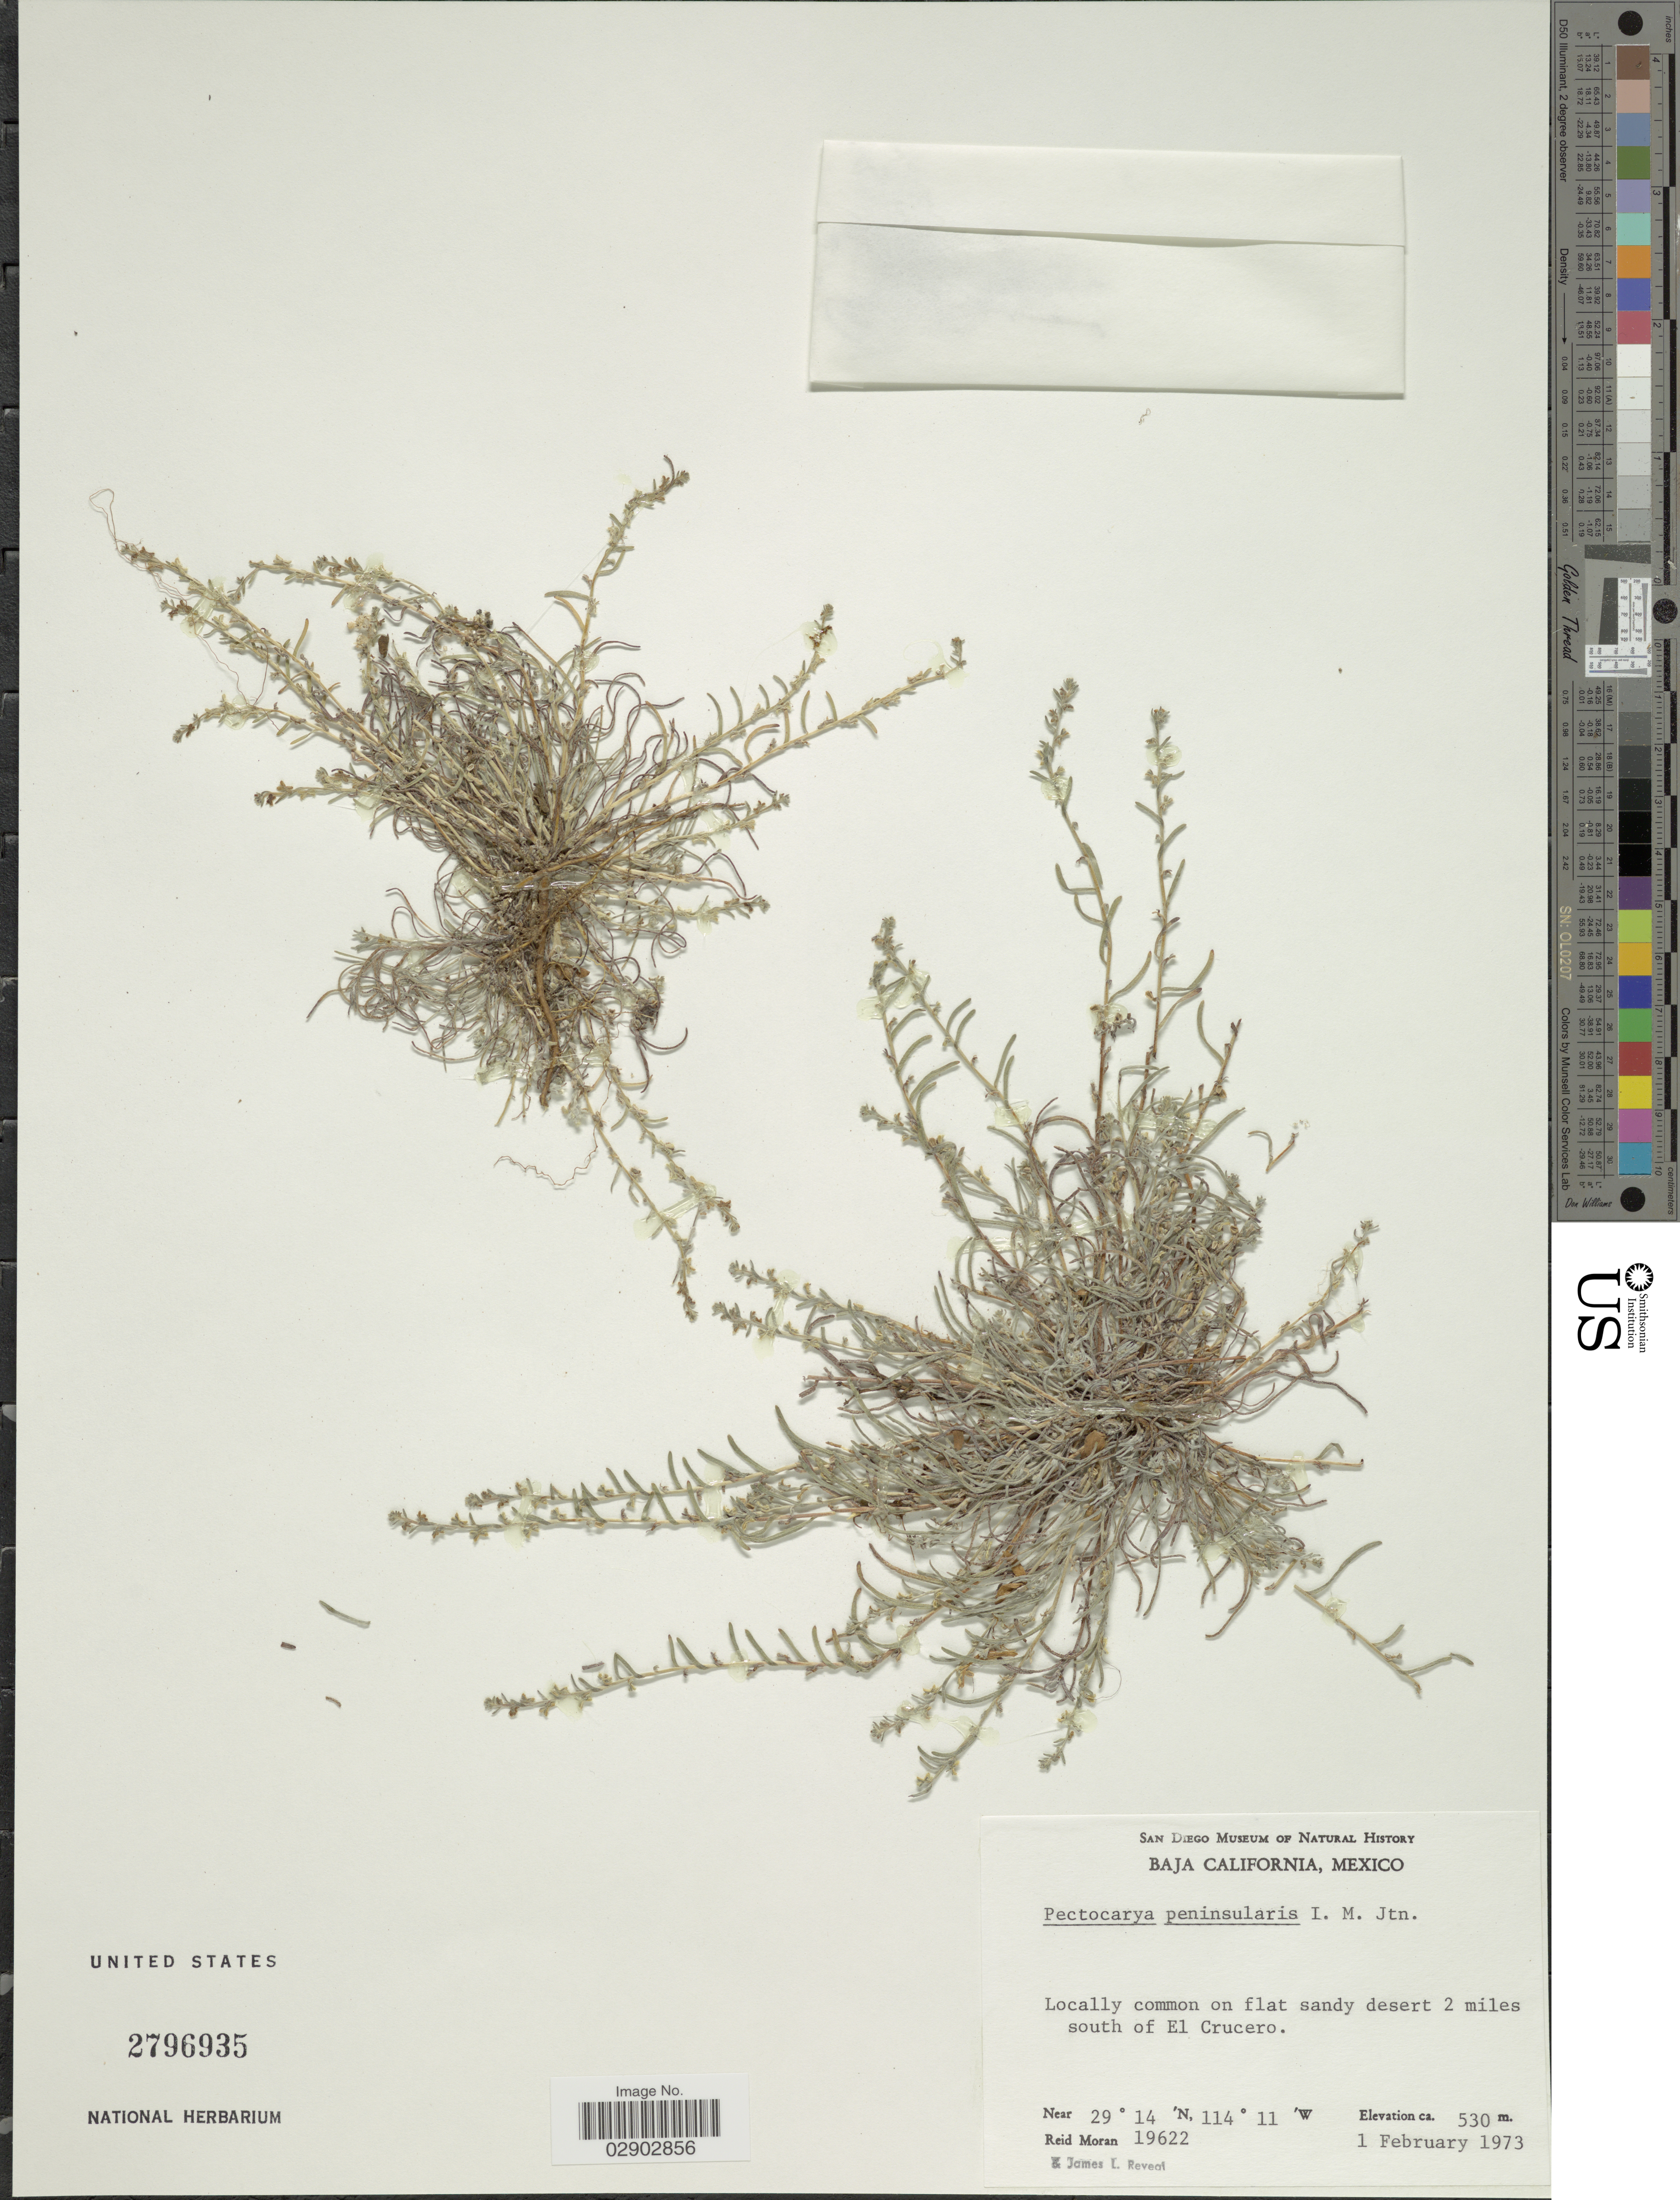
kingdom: Plantae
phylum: Tracheophyta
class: Magnoliopsida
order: Boraginales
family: Boraginaceae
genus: Pectocarya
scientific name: Pectocarya peninsularis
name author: I.M. Johnst.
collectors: R. Moran & J. L. Reveal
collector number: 19622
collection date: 1973-02-01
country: Mexico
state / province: Baja California Norte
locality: Locally common on flat sandy desert 2 miles south of El Crucero.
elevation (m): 530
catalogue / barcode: US 2796935